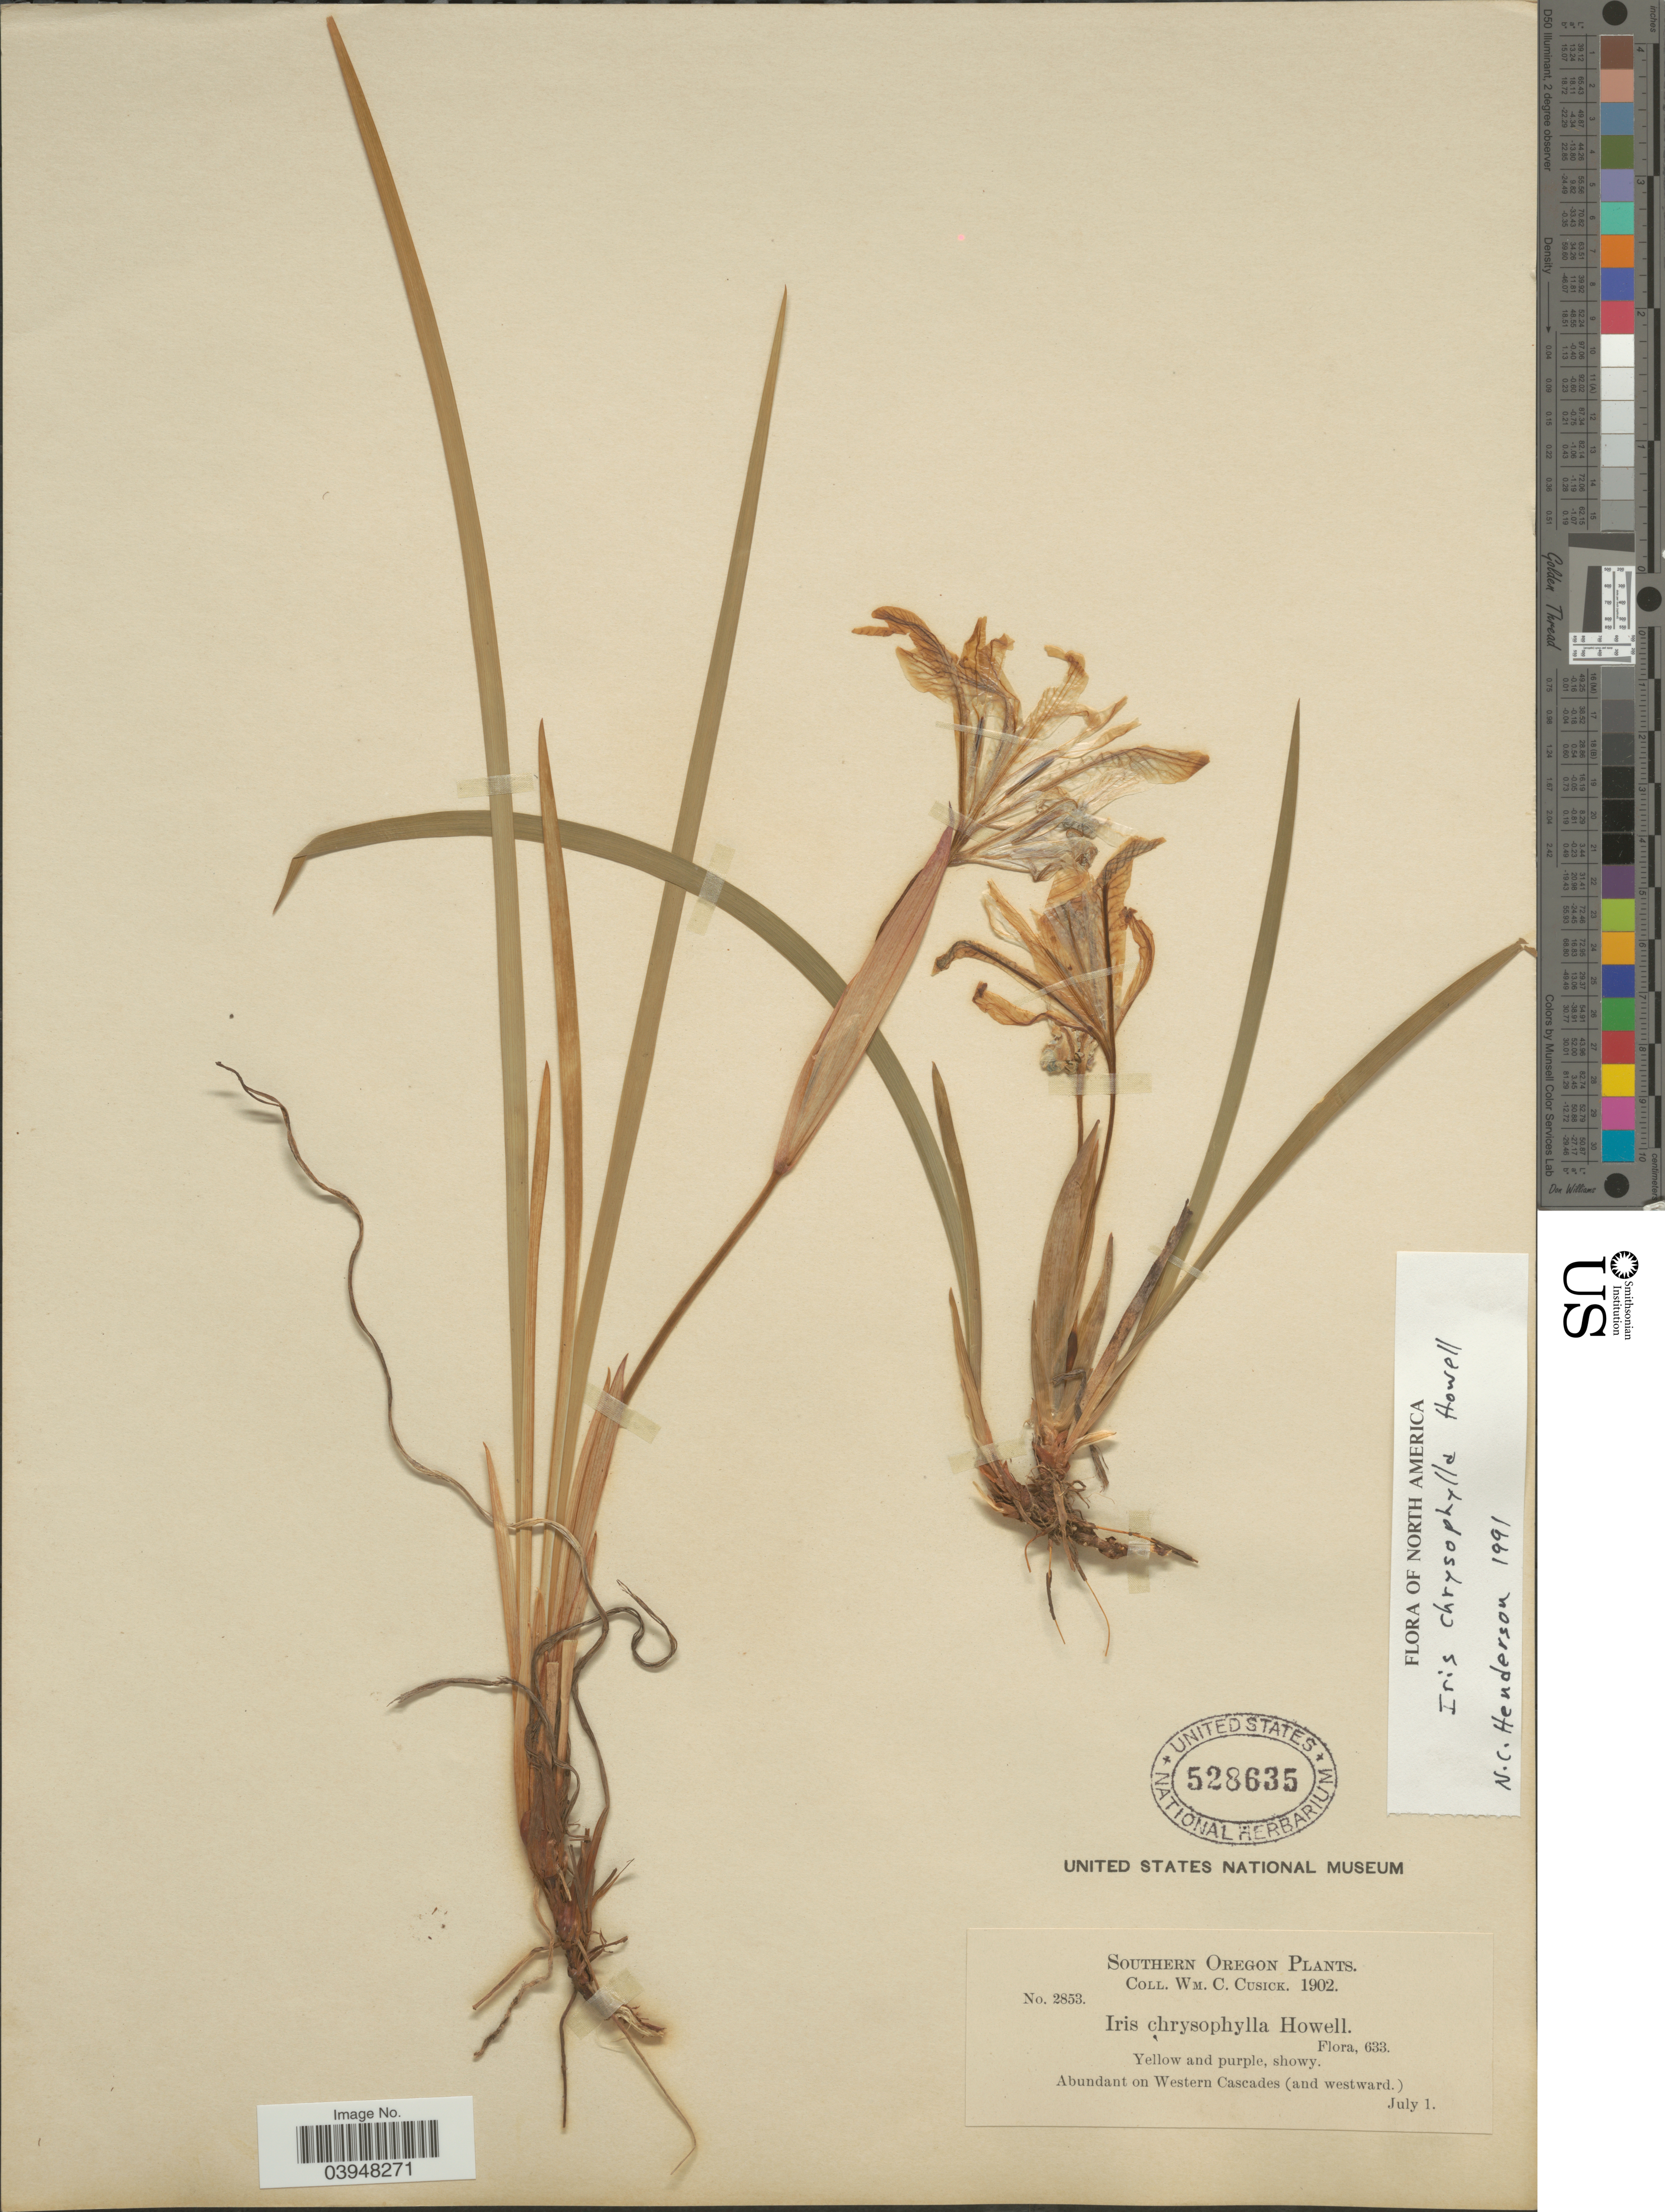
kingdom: Plantae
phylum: Tracheophyta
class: Liliopsida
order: Asparagales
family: Iridaceae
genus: Iris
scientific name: Iris chrysophylla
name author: Howell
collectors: W. C. Cusick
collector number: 2853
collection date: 1902-07-01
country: United States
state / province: Oregon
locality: Southern Oregon. On Western Cascades (and westward.).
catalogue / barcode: US 528635